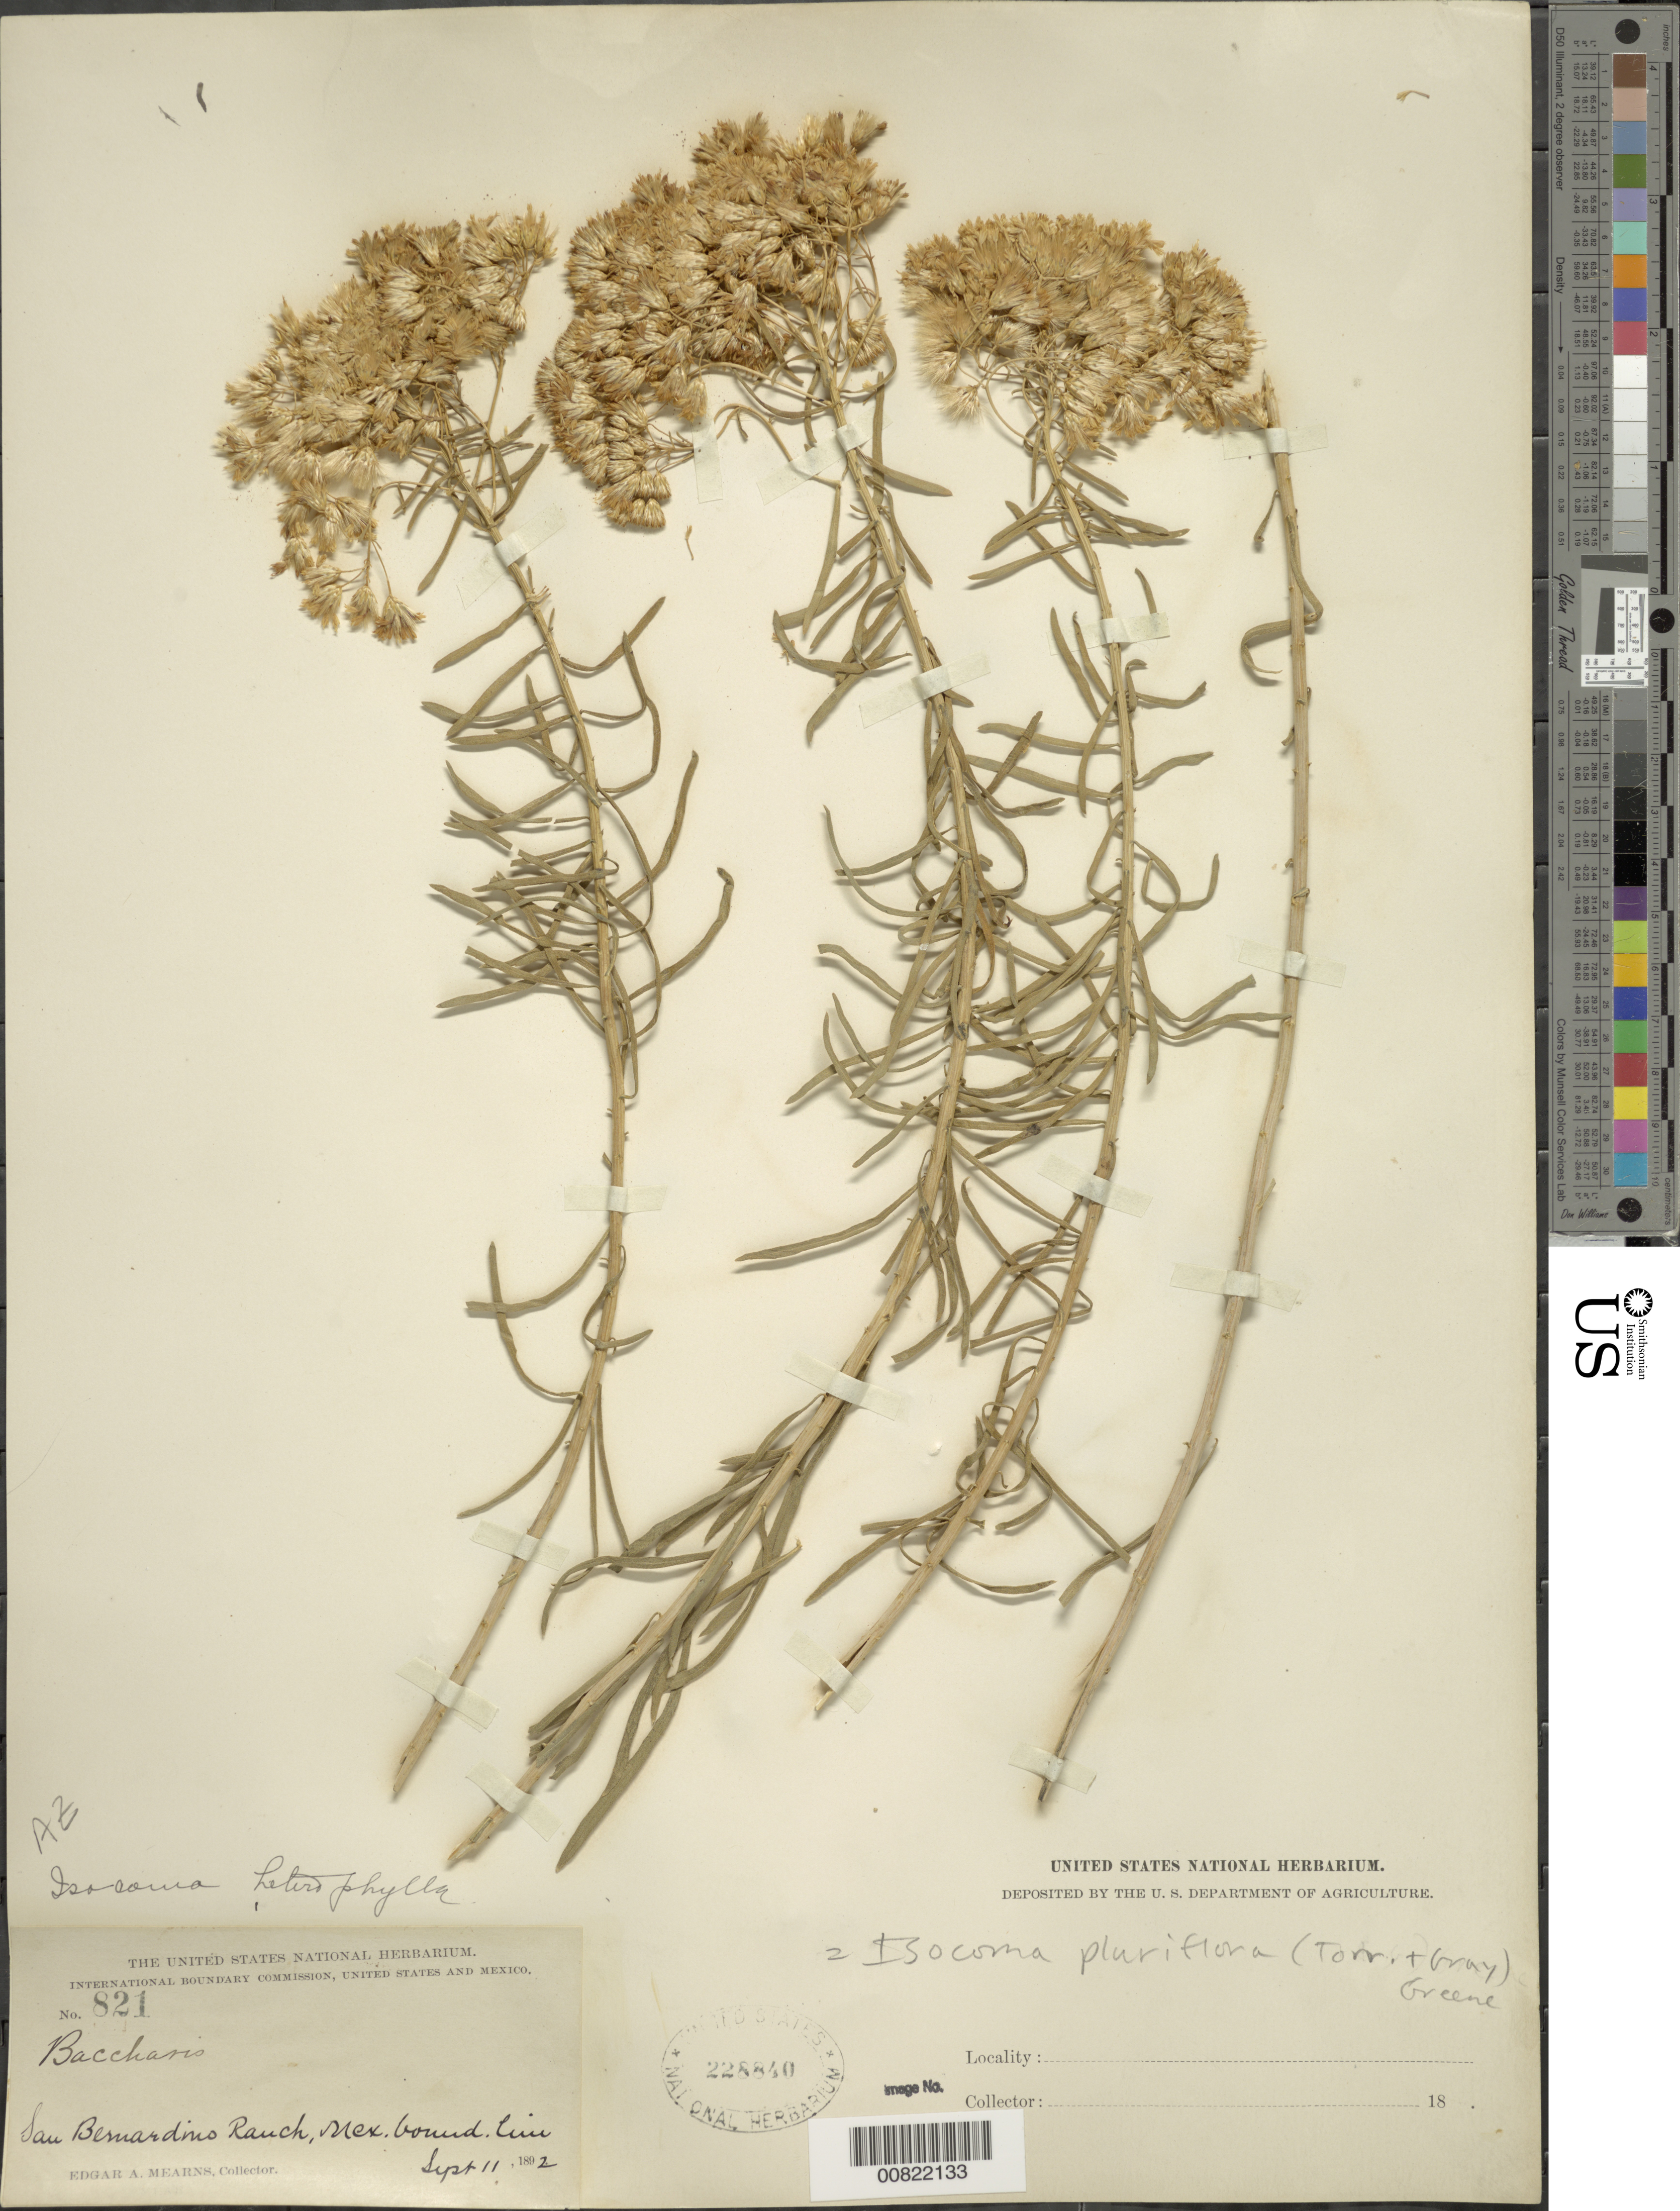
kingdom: Plantae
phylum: Tracheophyta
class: Magnoliopsida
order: Asterales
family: Asteraceae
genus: Isocoma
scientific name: Isocoma pluriflora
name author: (Torr. & A. Gray) Greene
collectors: E. A. Mearns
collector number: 821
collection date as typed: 11 Sep 1892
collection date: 1892-09-11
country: United States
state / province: Arizona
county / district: Cochise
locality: San Bernardino Ranch, Mexican Boundary Line.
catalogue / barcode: US 228840